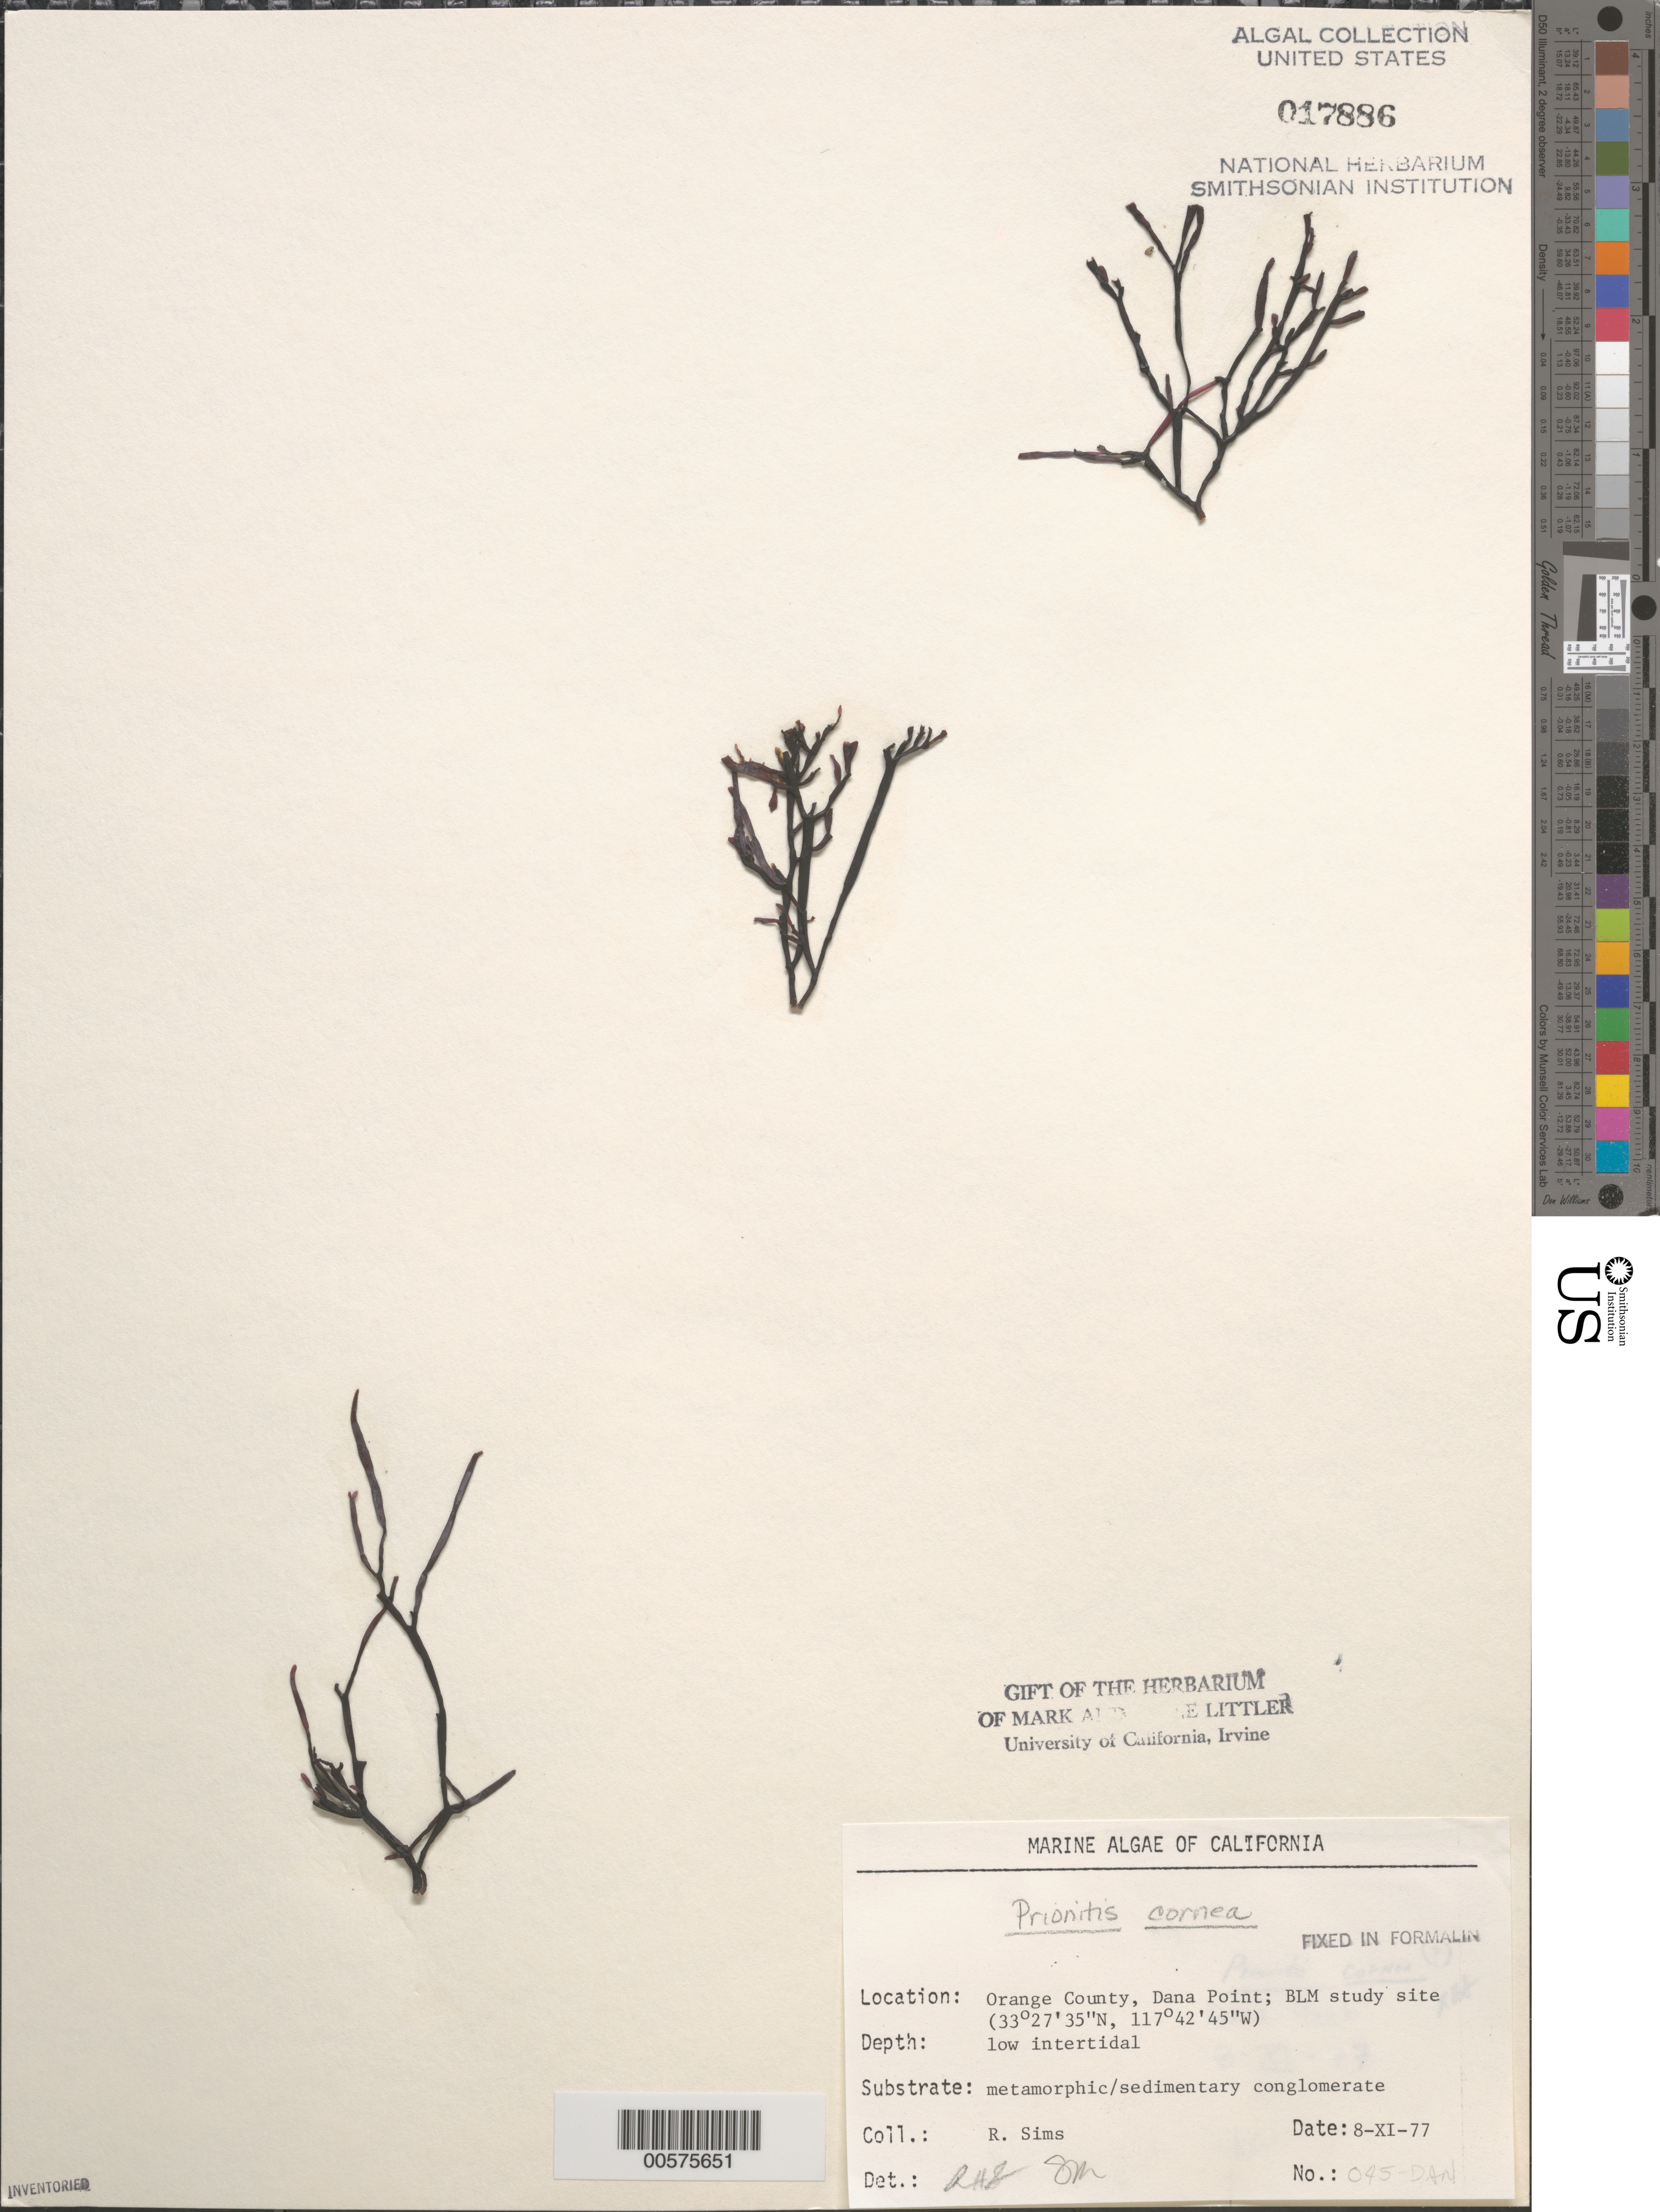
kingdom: Plantae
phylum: Rhodophyta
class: Florideophyceae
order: Halymeniales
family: Halymeniaceae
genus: Grateloupia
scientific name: Grateloupia cornea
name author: Okamura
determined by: Algae name updating Project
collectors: R. H. Sims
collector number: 045-dan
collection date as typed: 08 Nov 1977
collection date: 1977-11-08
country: United States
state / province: California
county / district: Orange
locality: Dana Point, 1 km north of marina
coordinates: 33 27'35"N, 117 42'45"W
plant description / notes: BLM-SOCALBIGHT Rocky Intertidal Survey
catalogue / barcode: US 17886